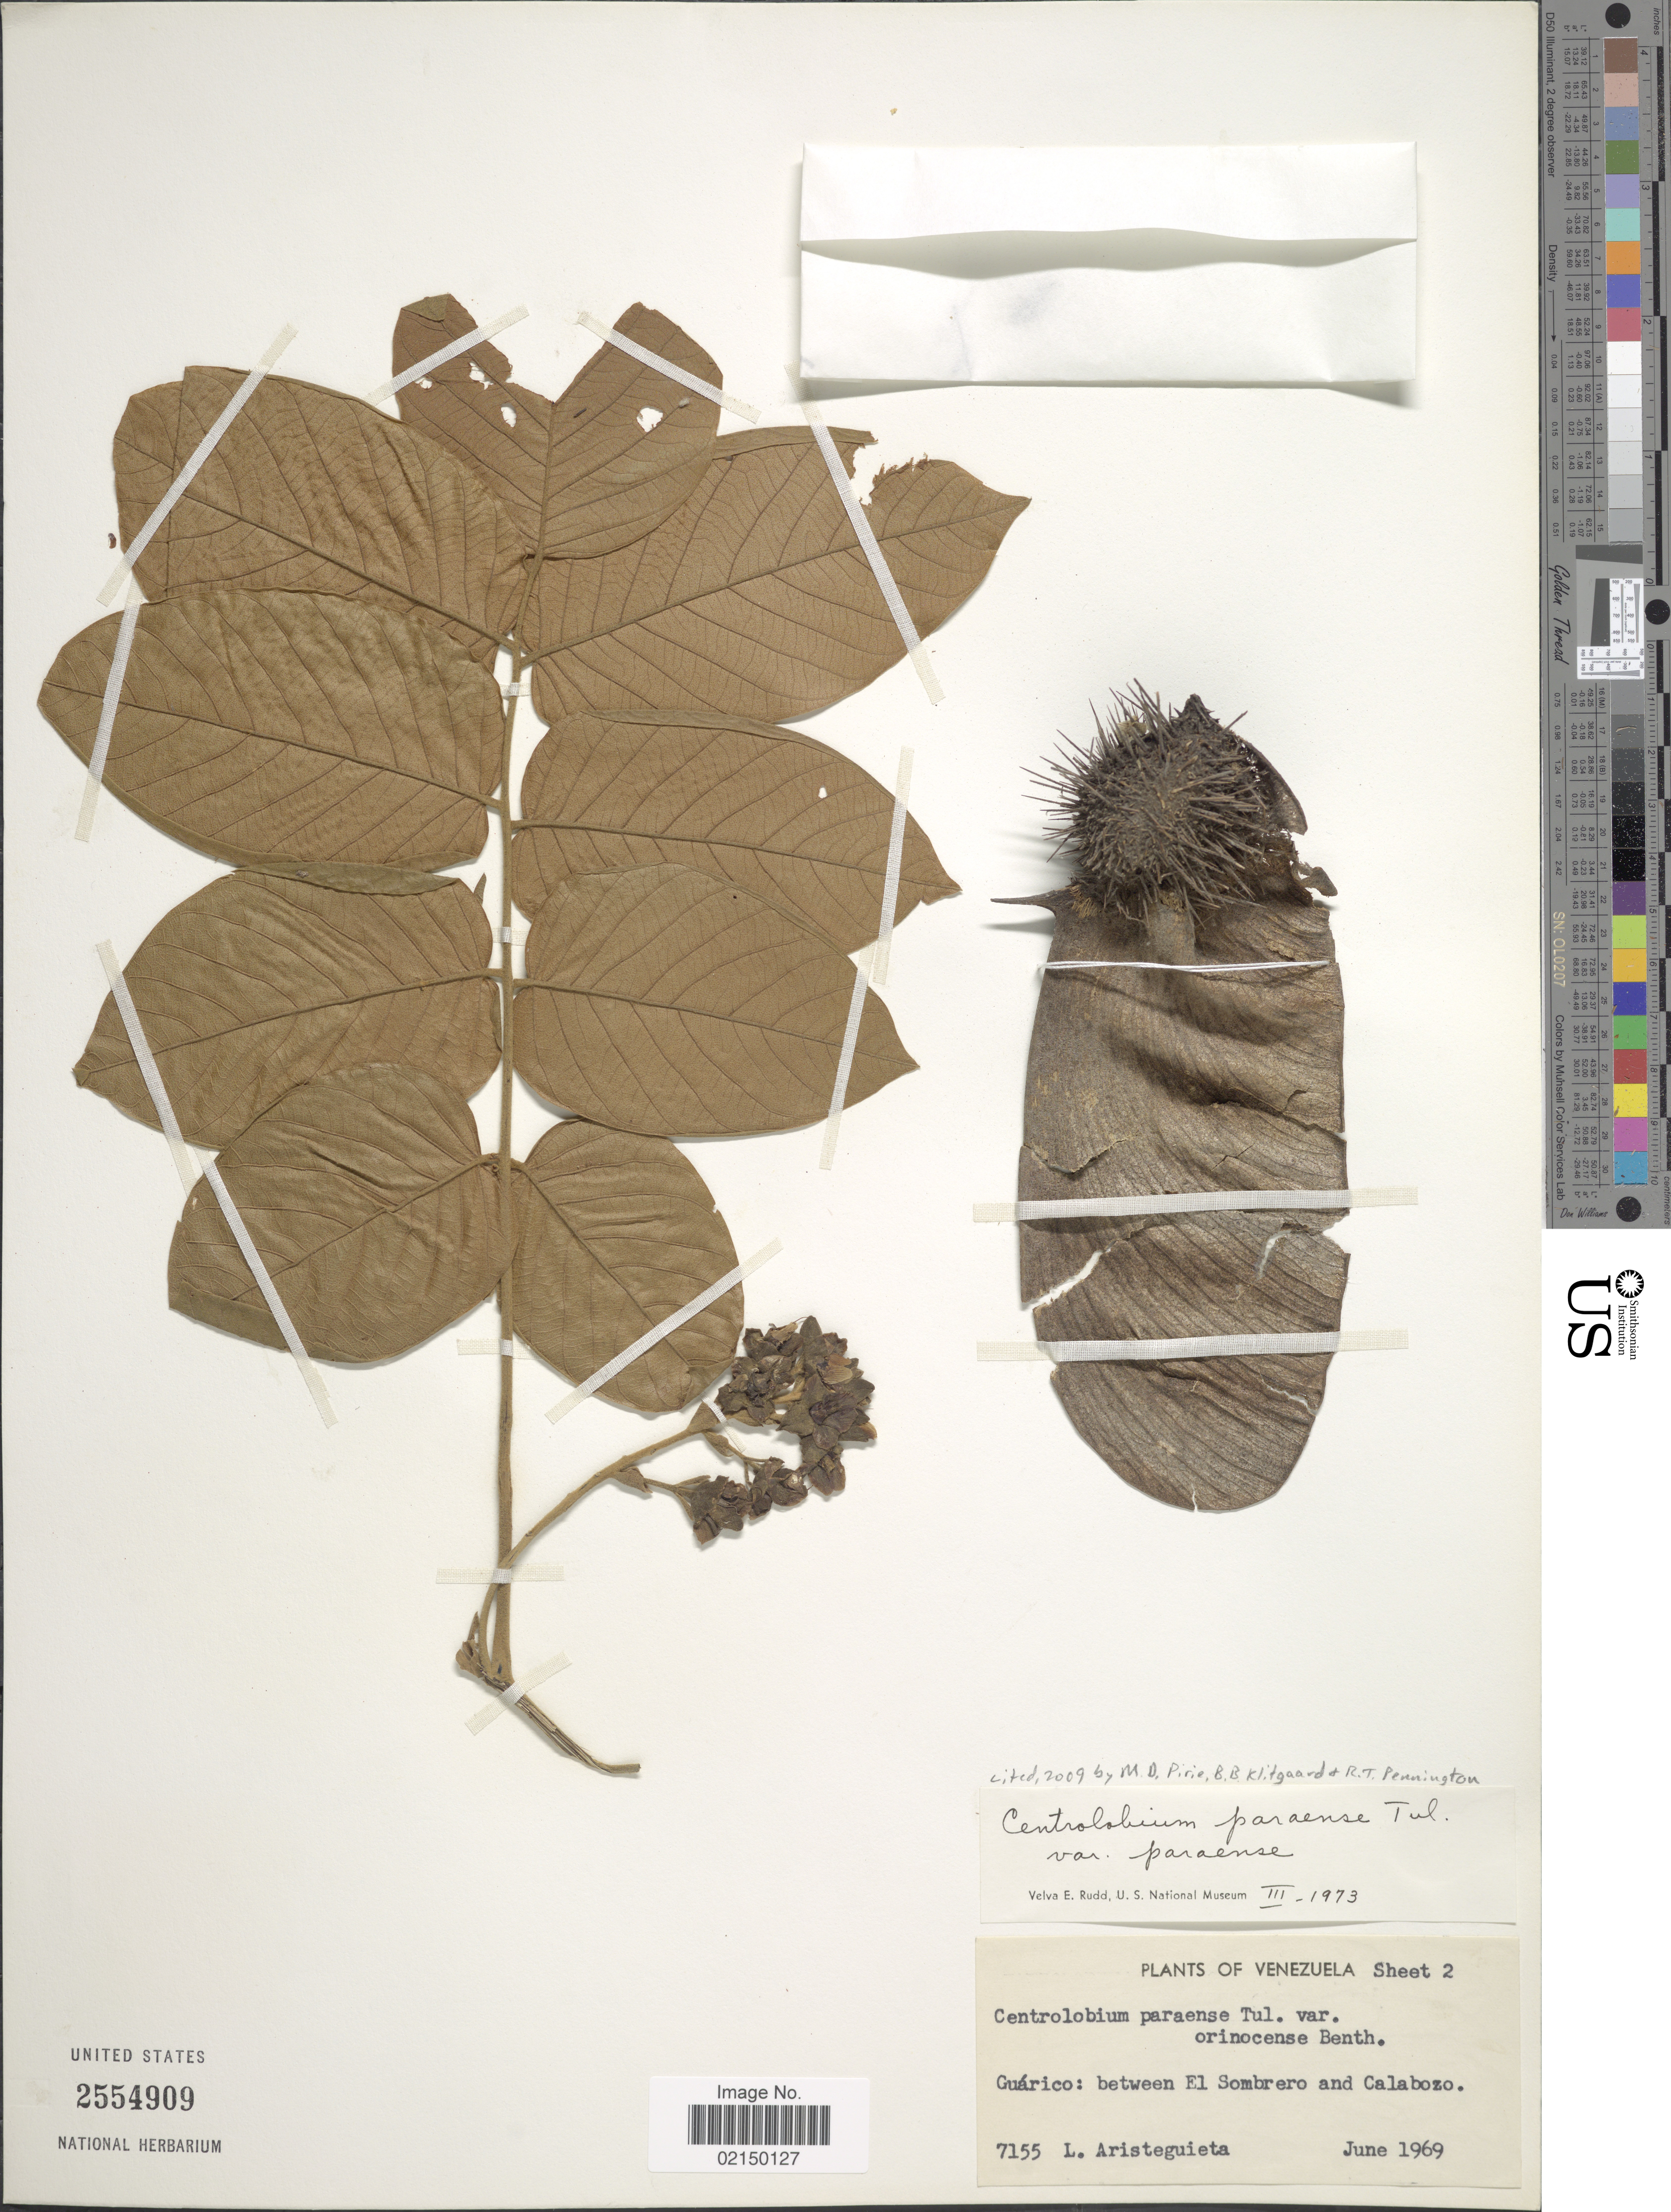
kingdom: Plantae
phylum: Tracheophyta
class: Magnoliopsida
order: Fabales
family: Fabaceae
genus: Centrolobium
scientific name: Centrolobium paraense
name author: Tul.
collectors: L. Aristeguieta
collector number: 7155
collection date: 1969-06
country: Venezuela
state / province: Guárico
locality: Between El Sombrero and Calabozo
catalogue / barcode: US 2554909